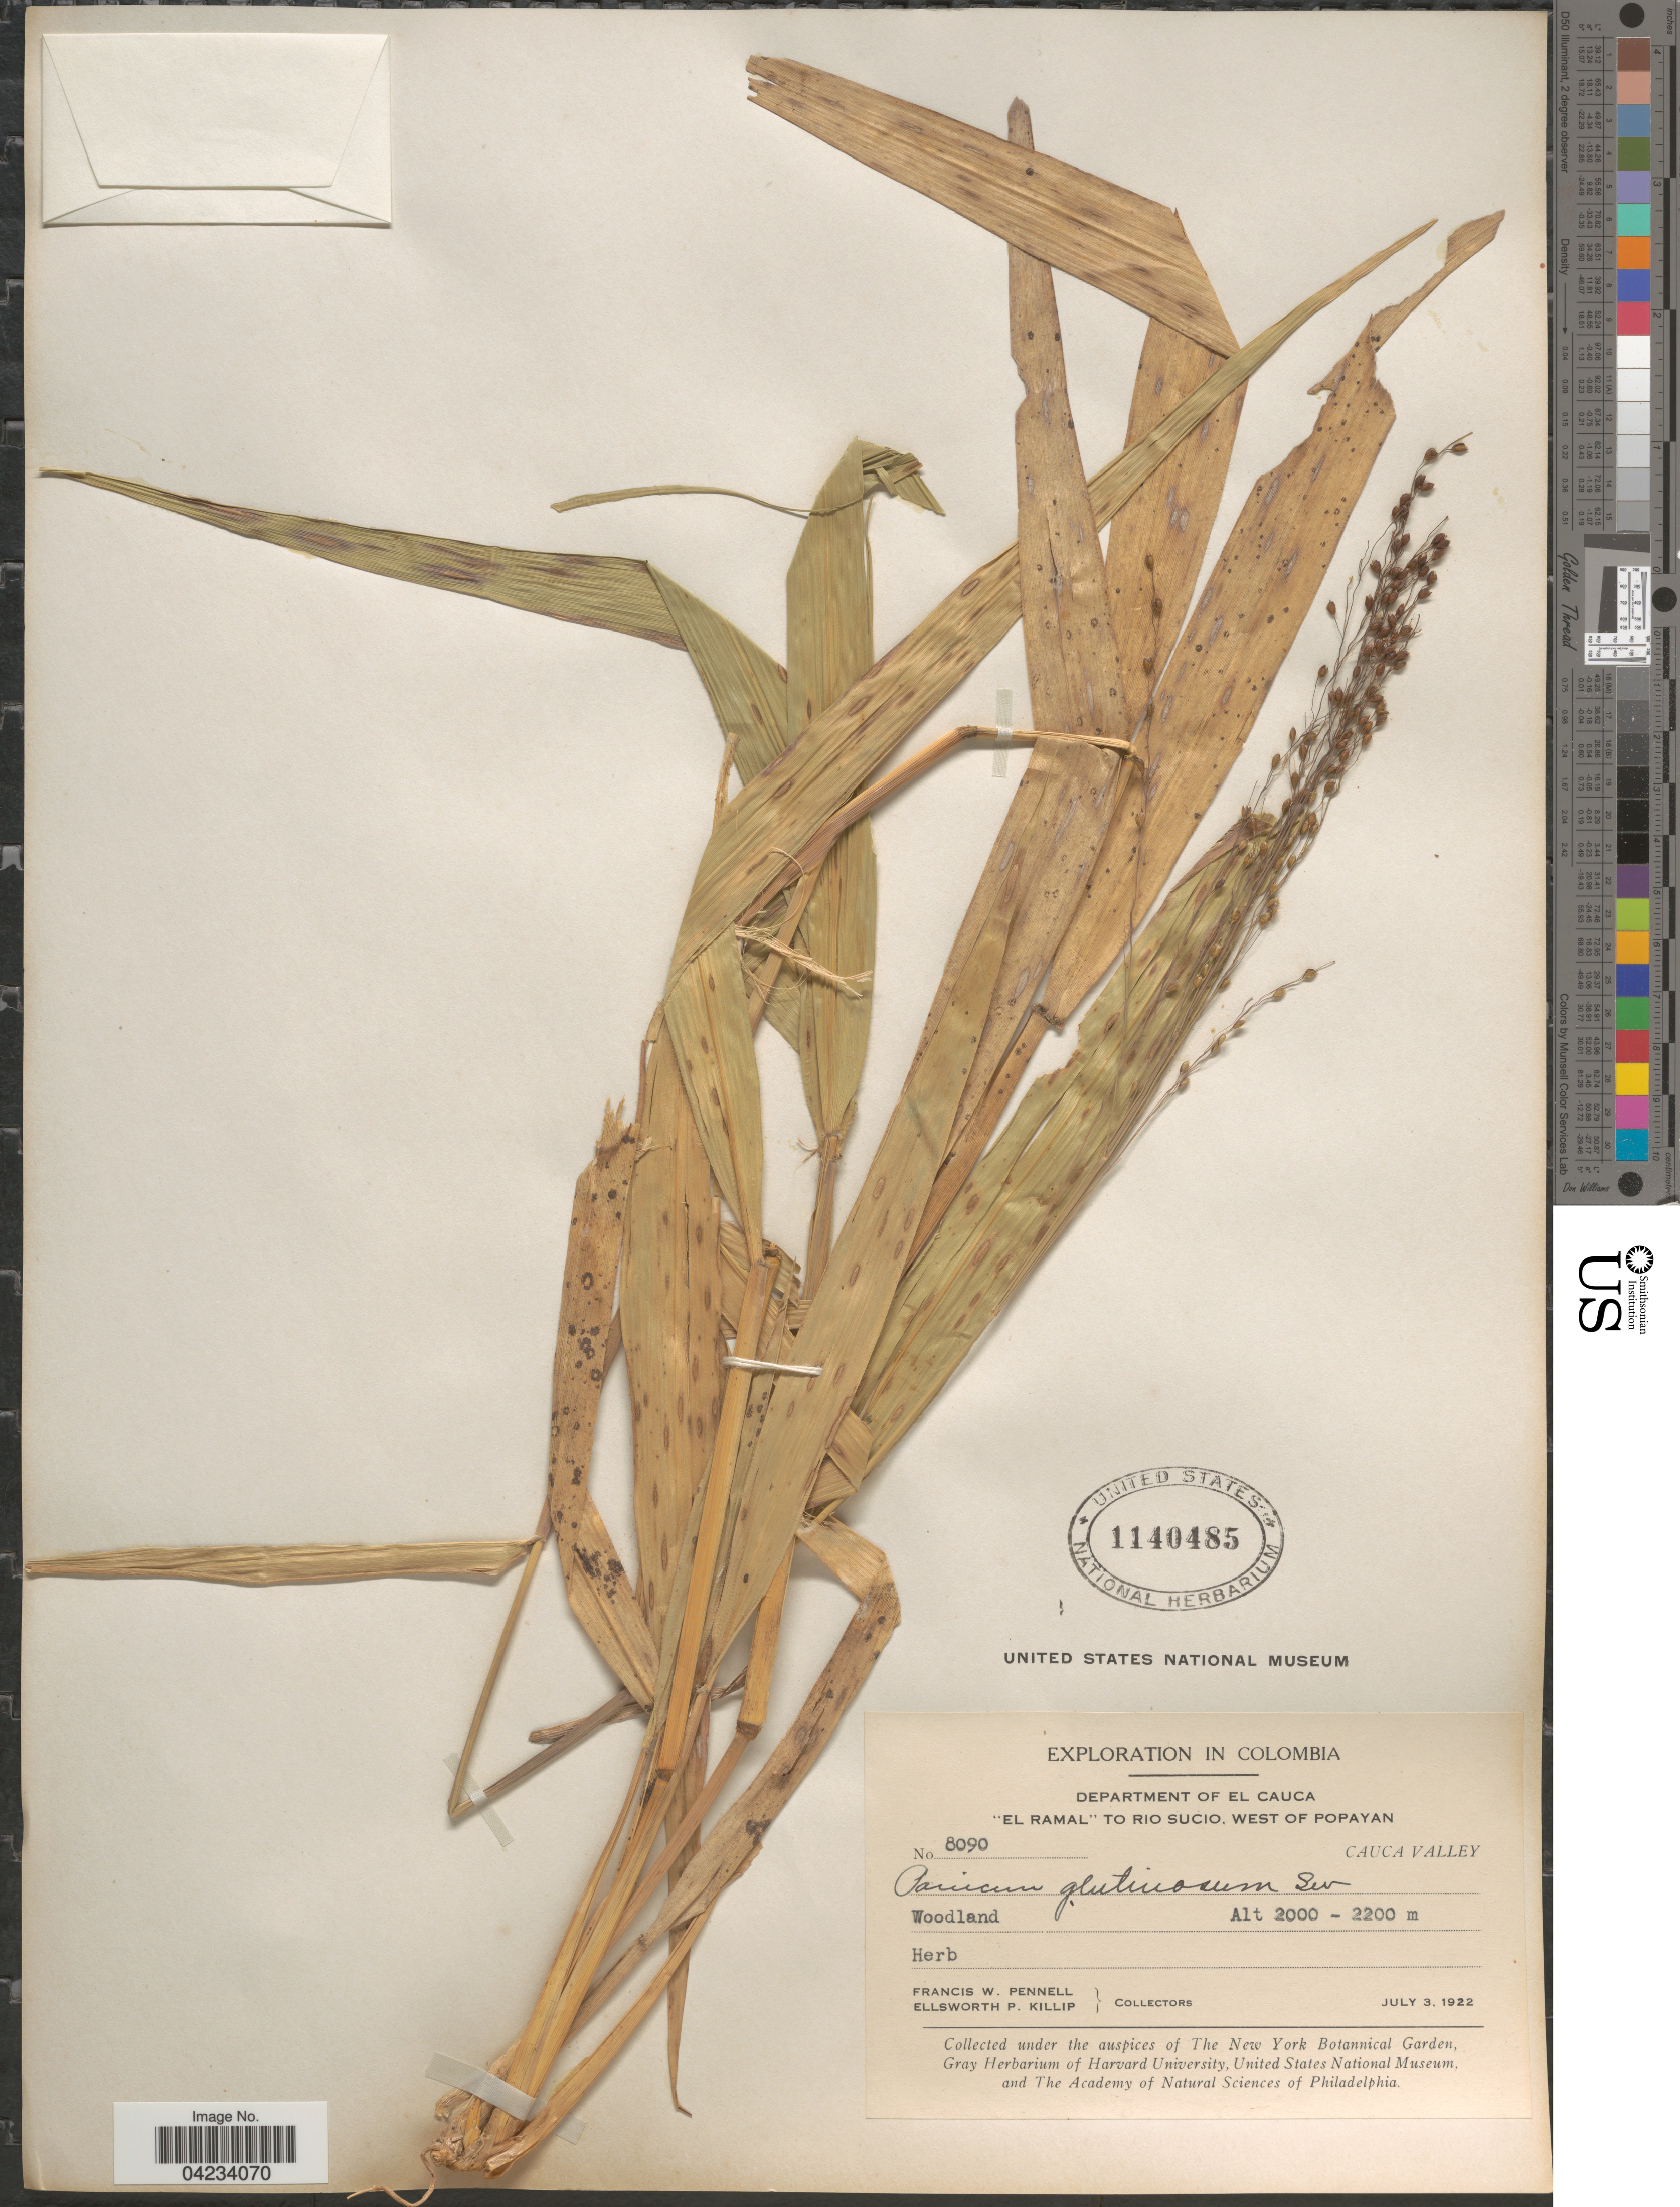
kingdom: Plantae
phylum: Tracheophyta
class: Liliopsida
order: Poales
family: Poaceae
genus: Homolepis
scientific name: Homolepis glutinosa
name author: (Sw.) Zuloaga & Soderstr.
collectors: F. W. Pennell & E. P. Killip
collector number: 8090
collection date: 1922-07-03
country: Colombia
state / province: Cauca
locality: Exploration in Colombia. Department of El Cauca. "El Ramal" to Rio Sucio, west of Popayan. Cauca Valley.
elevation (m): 2000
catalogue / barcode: US 1140485